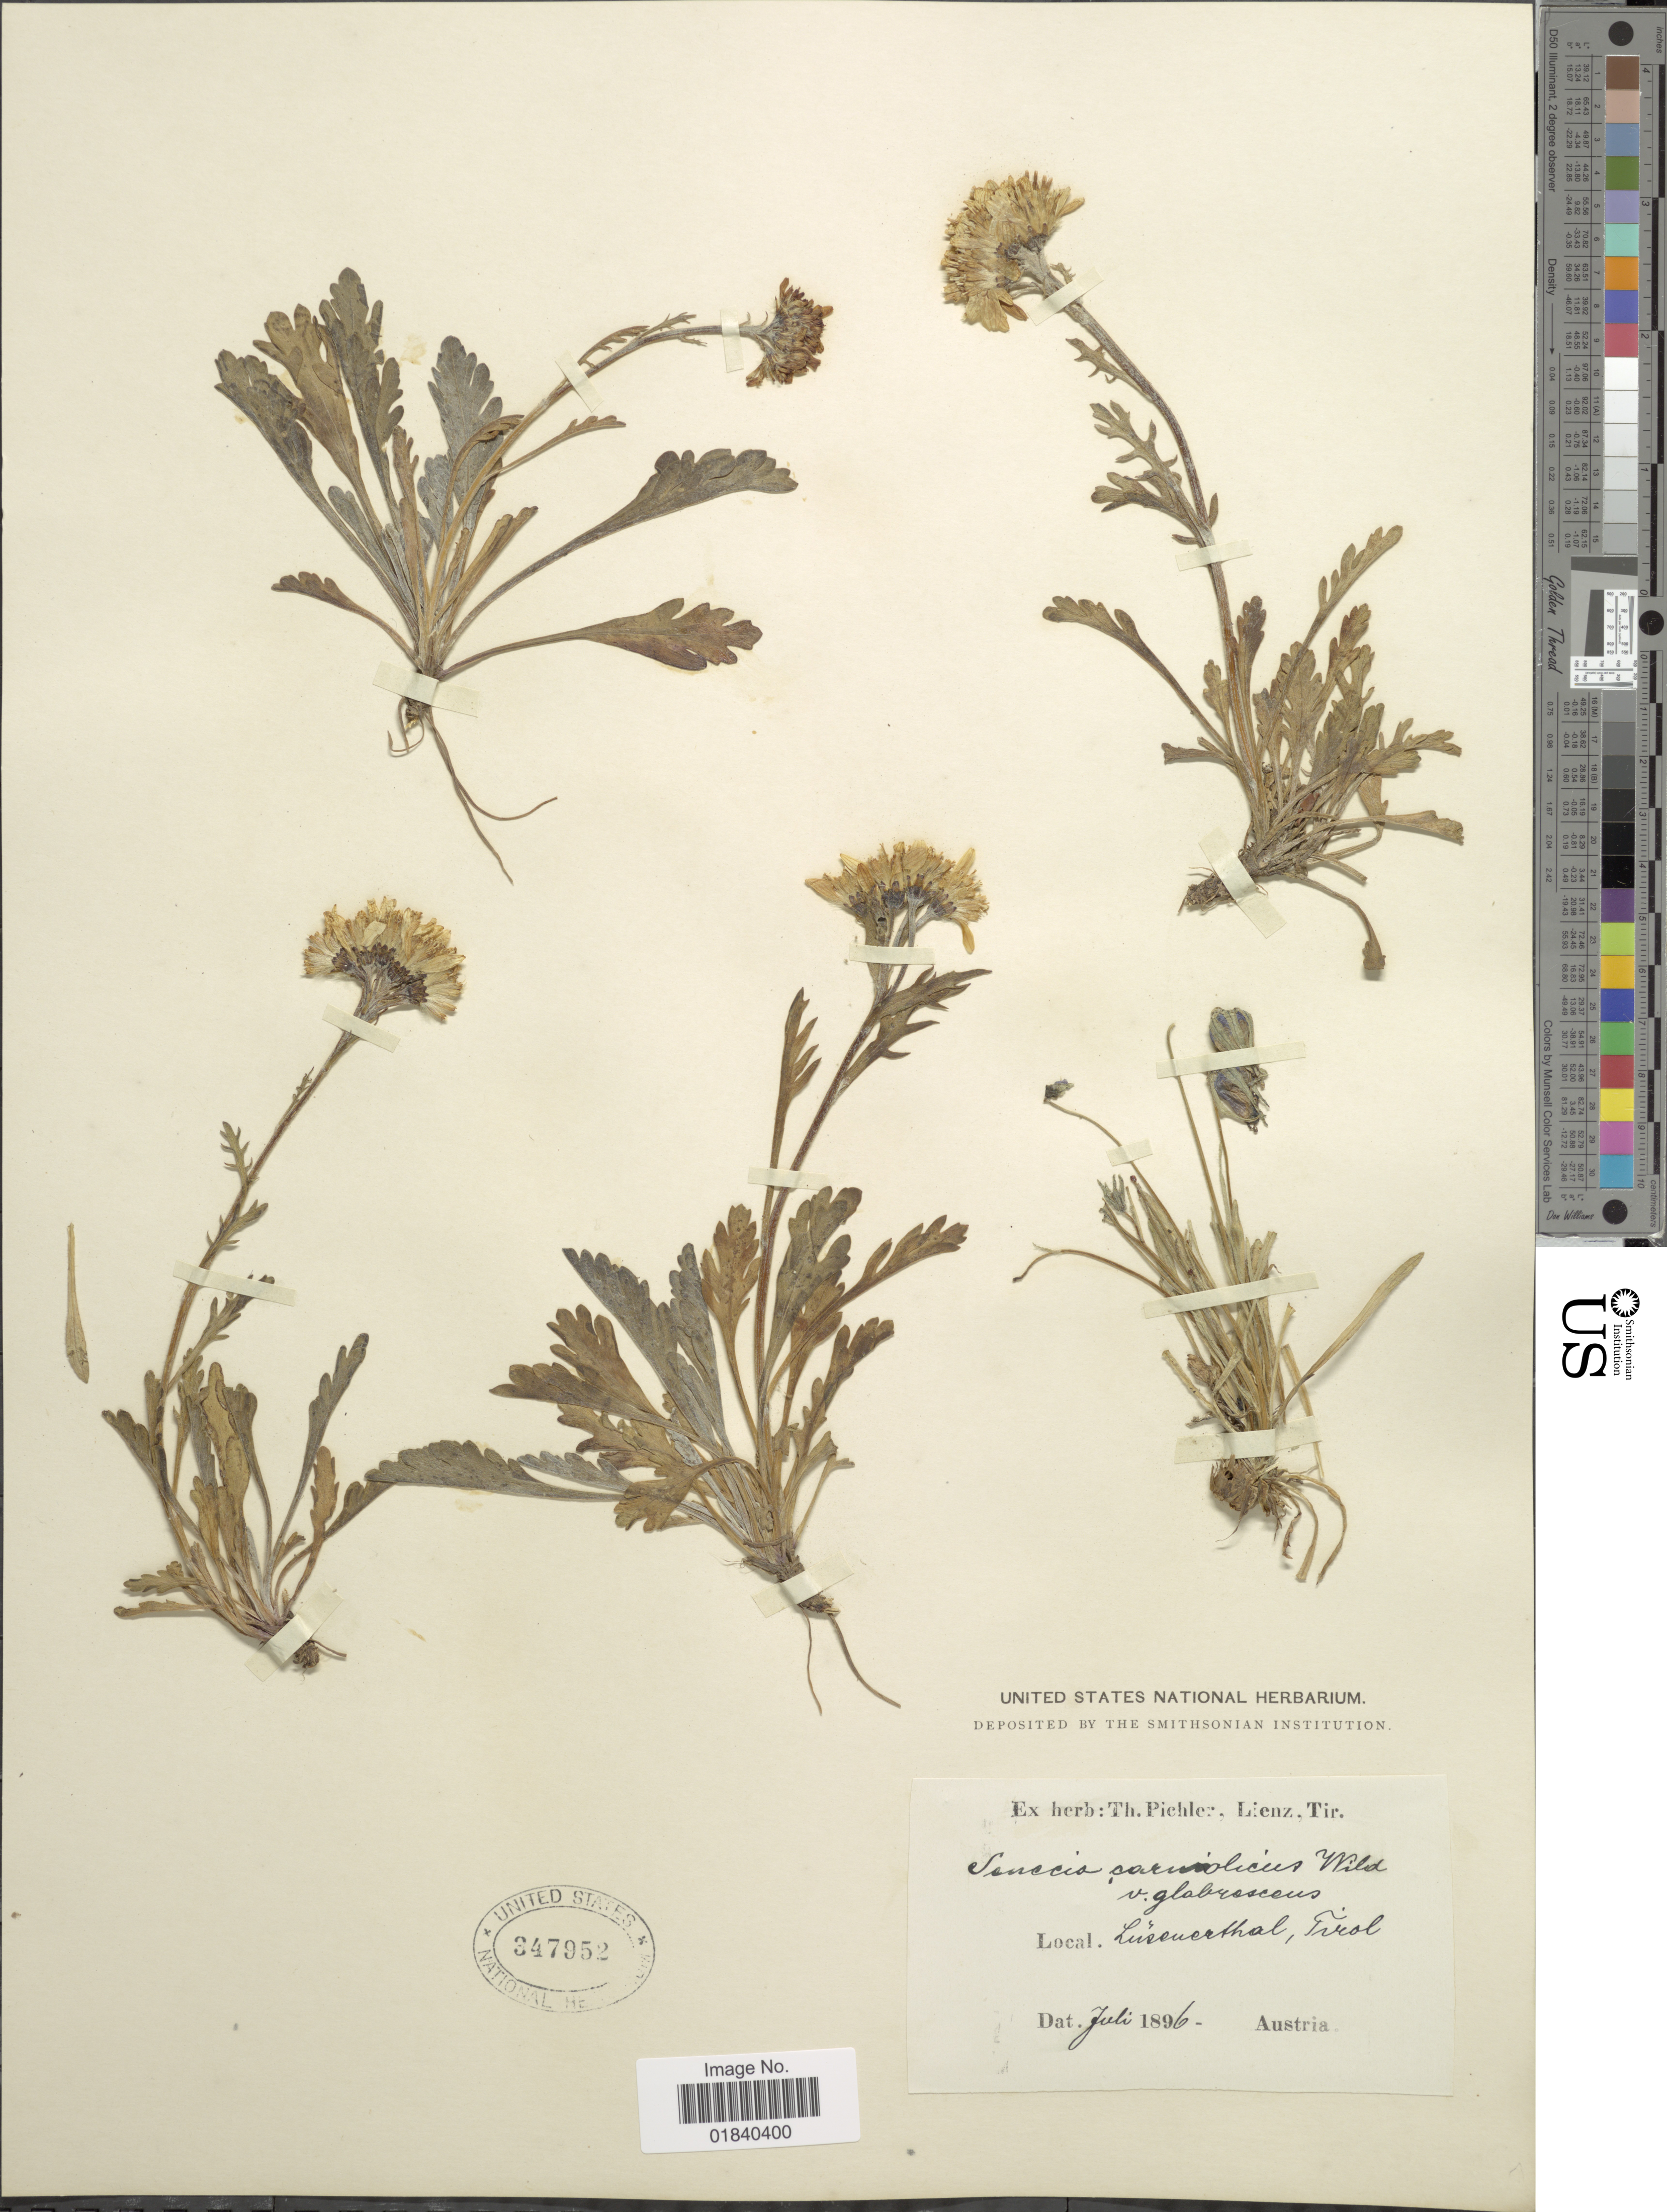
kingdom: Plantae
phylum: Tracheophyta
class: Magnoliopsida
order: Asterales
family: Asteraceae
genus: Jacobaea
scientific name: Jacobaea incana subsp. carniolica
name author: (Willd.) B. Nord. & Greuter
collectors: ex herb. T. Pichler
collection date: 1896-07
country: Austria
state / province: Tirol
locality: Luseuerthal [interpreted]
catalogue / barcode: US 347952